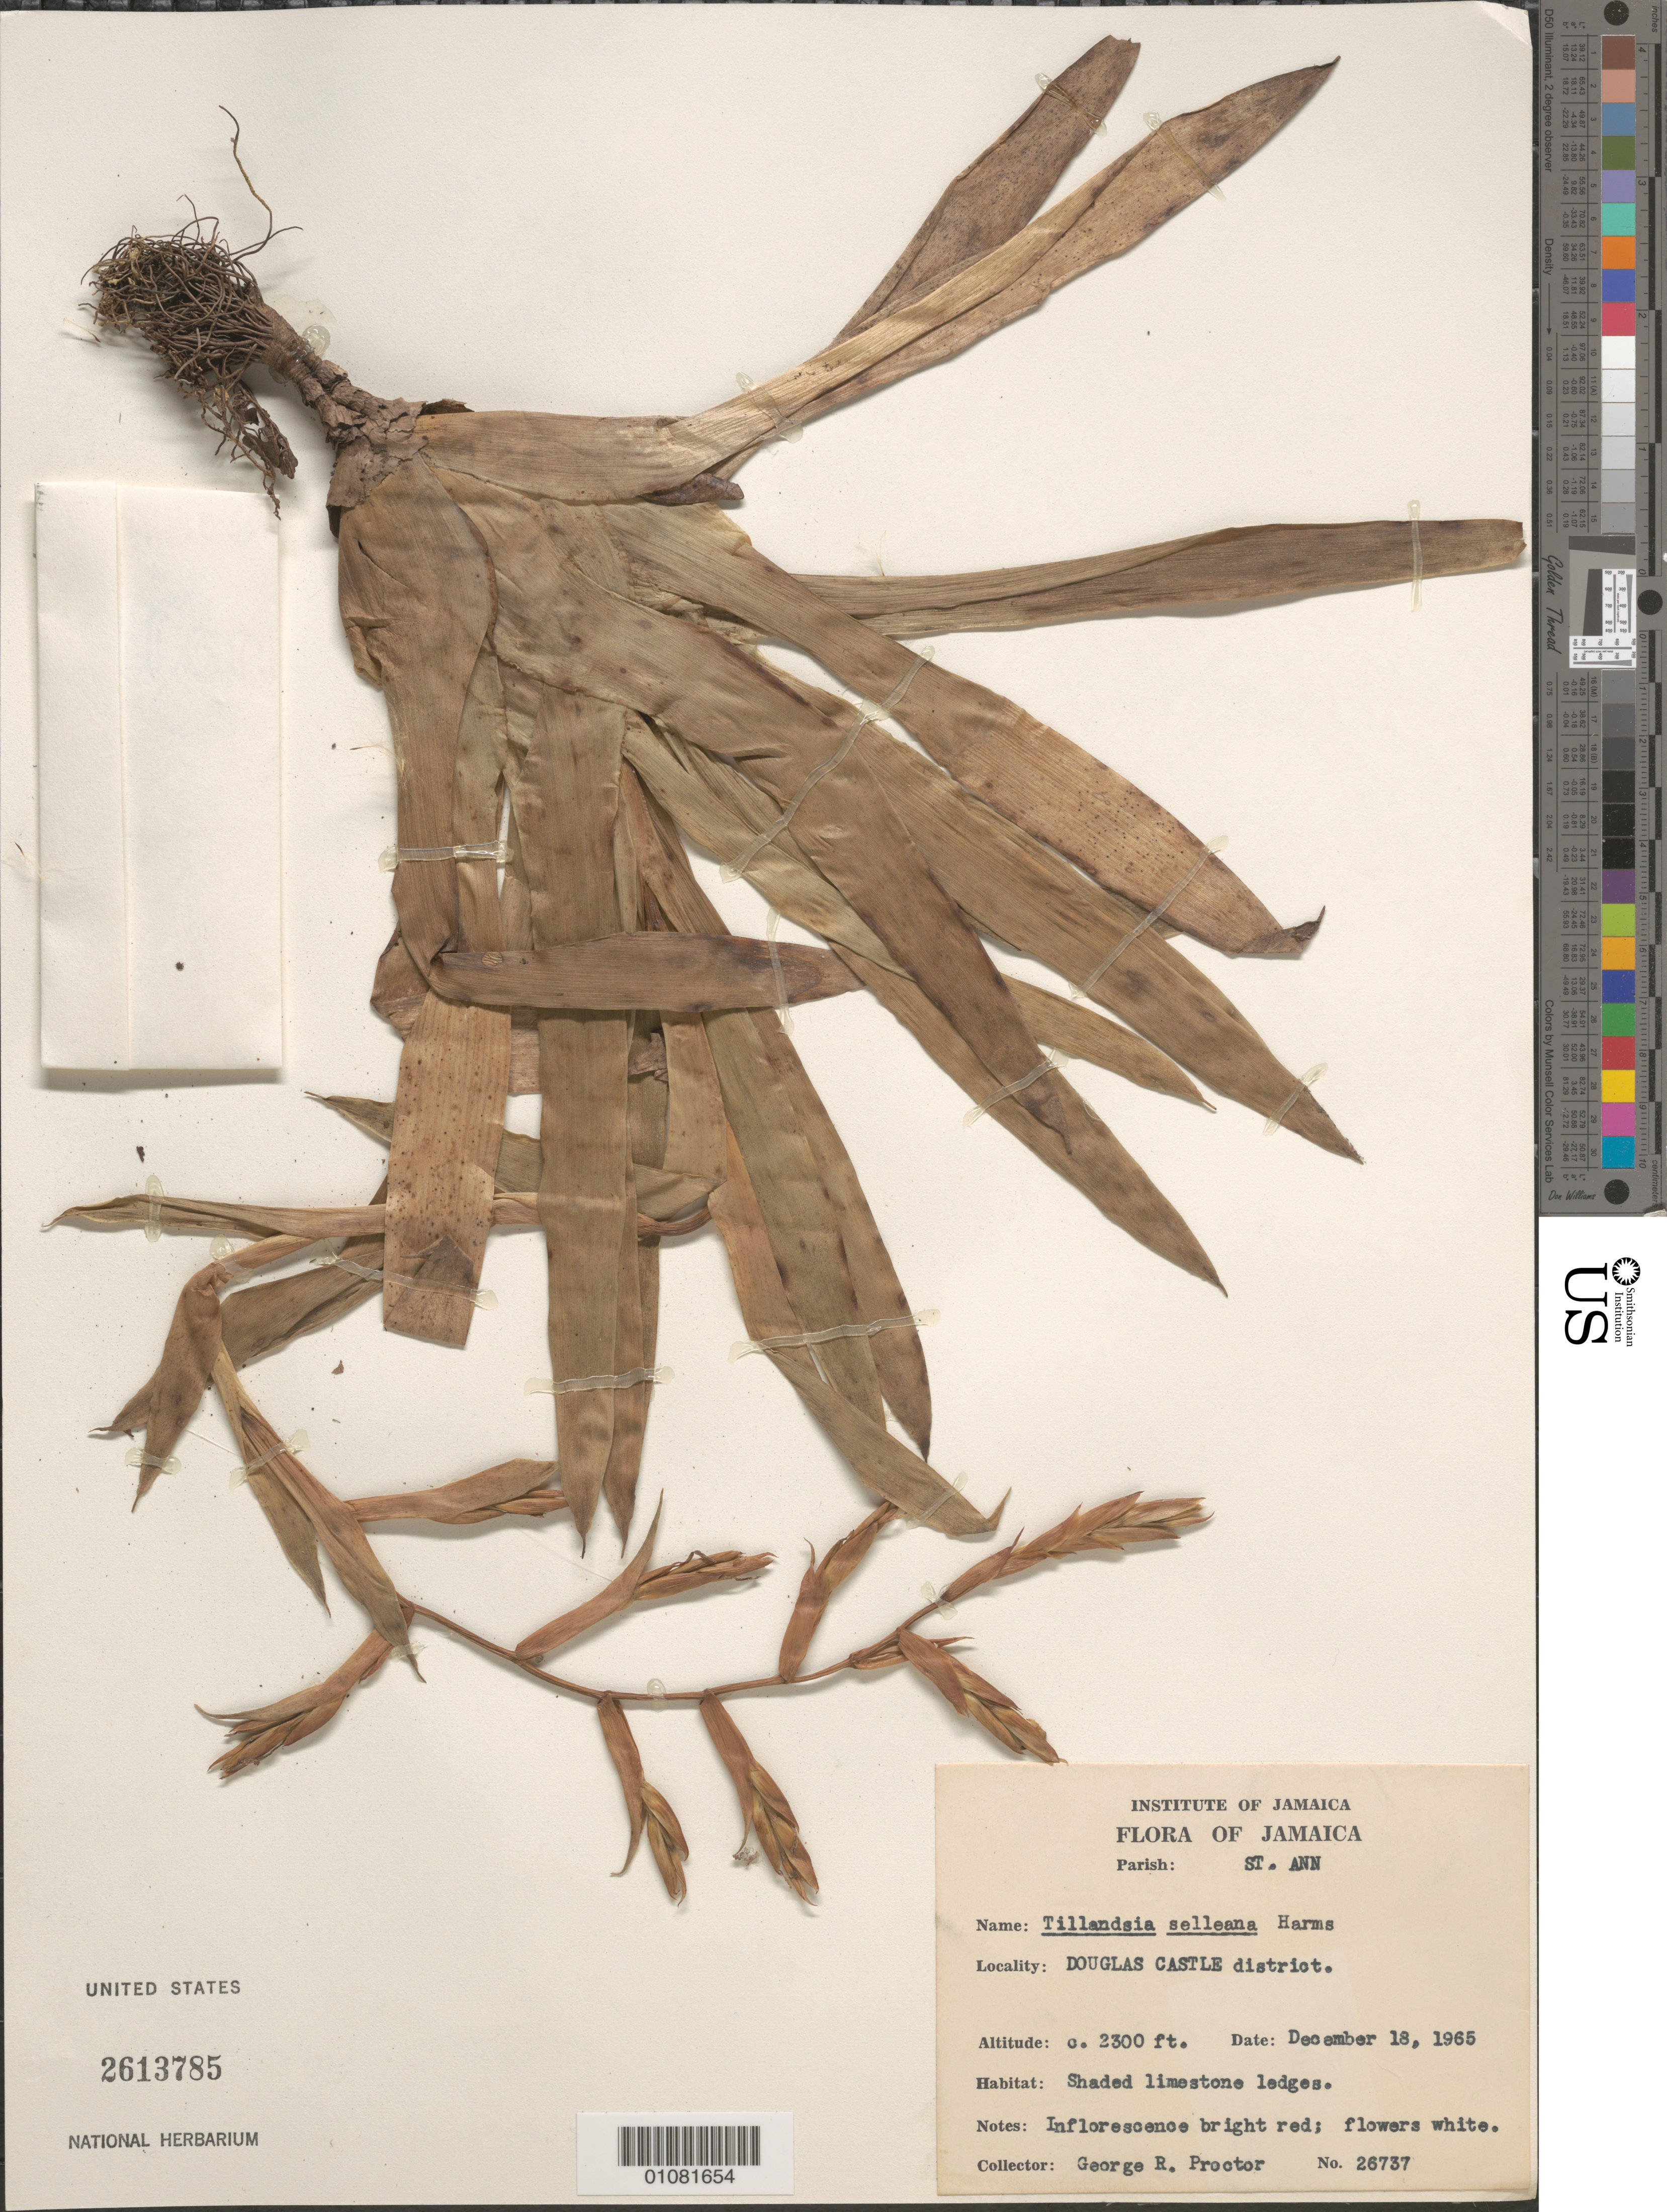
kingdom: Plantae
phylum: Tracheophyta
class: Liliopsida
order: Poales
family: Bromeliaceae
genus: Tillandsia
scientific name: Tillandsia selleana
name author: Harms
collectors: G. R. Proctor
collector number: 26737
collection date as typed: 18 Dec 1965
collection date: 1965-12-18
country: Jamaica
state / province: Saint Ann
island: Jamaica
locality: Douglas Castle district. Shaded limestone ledges.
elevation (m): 701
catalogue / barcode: US 2613785